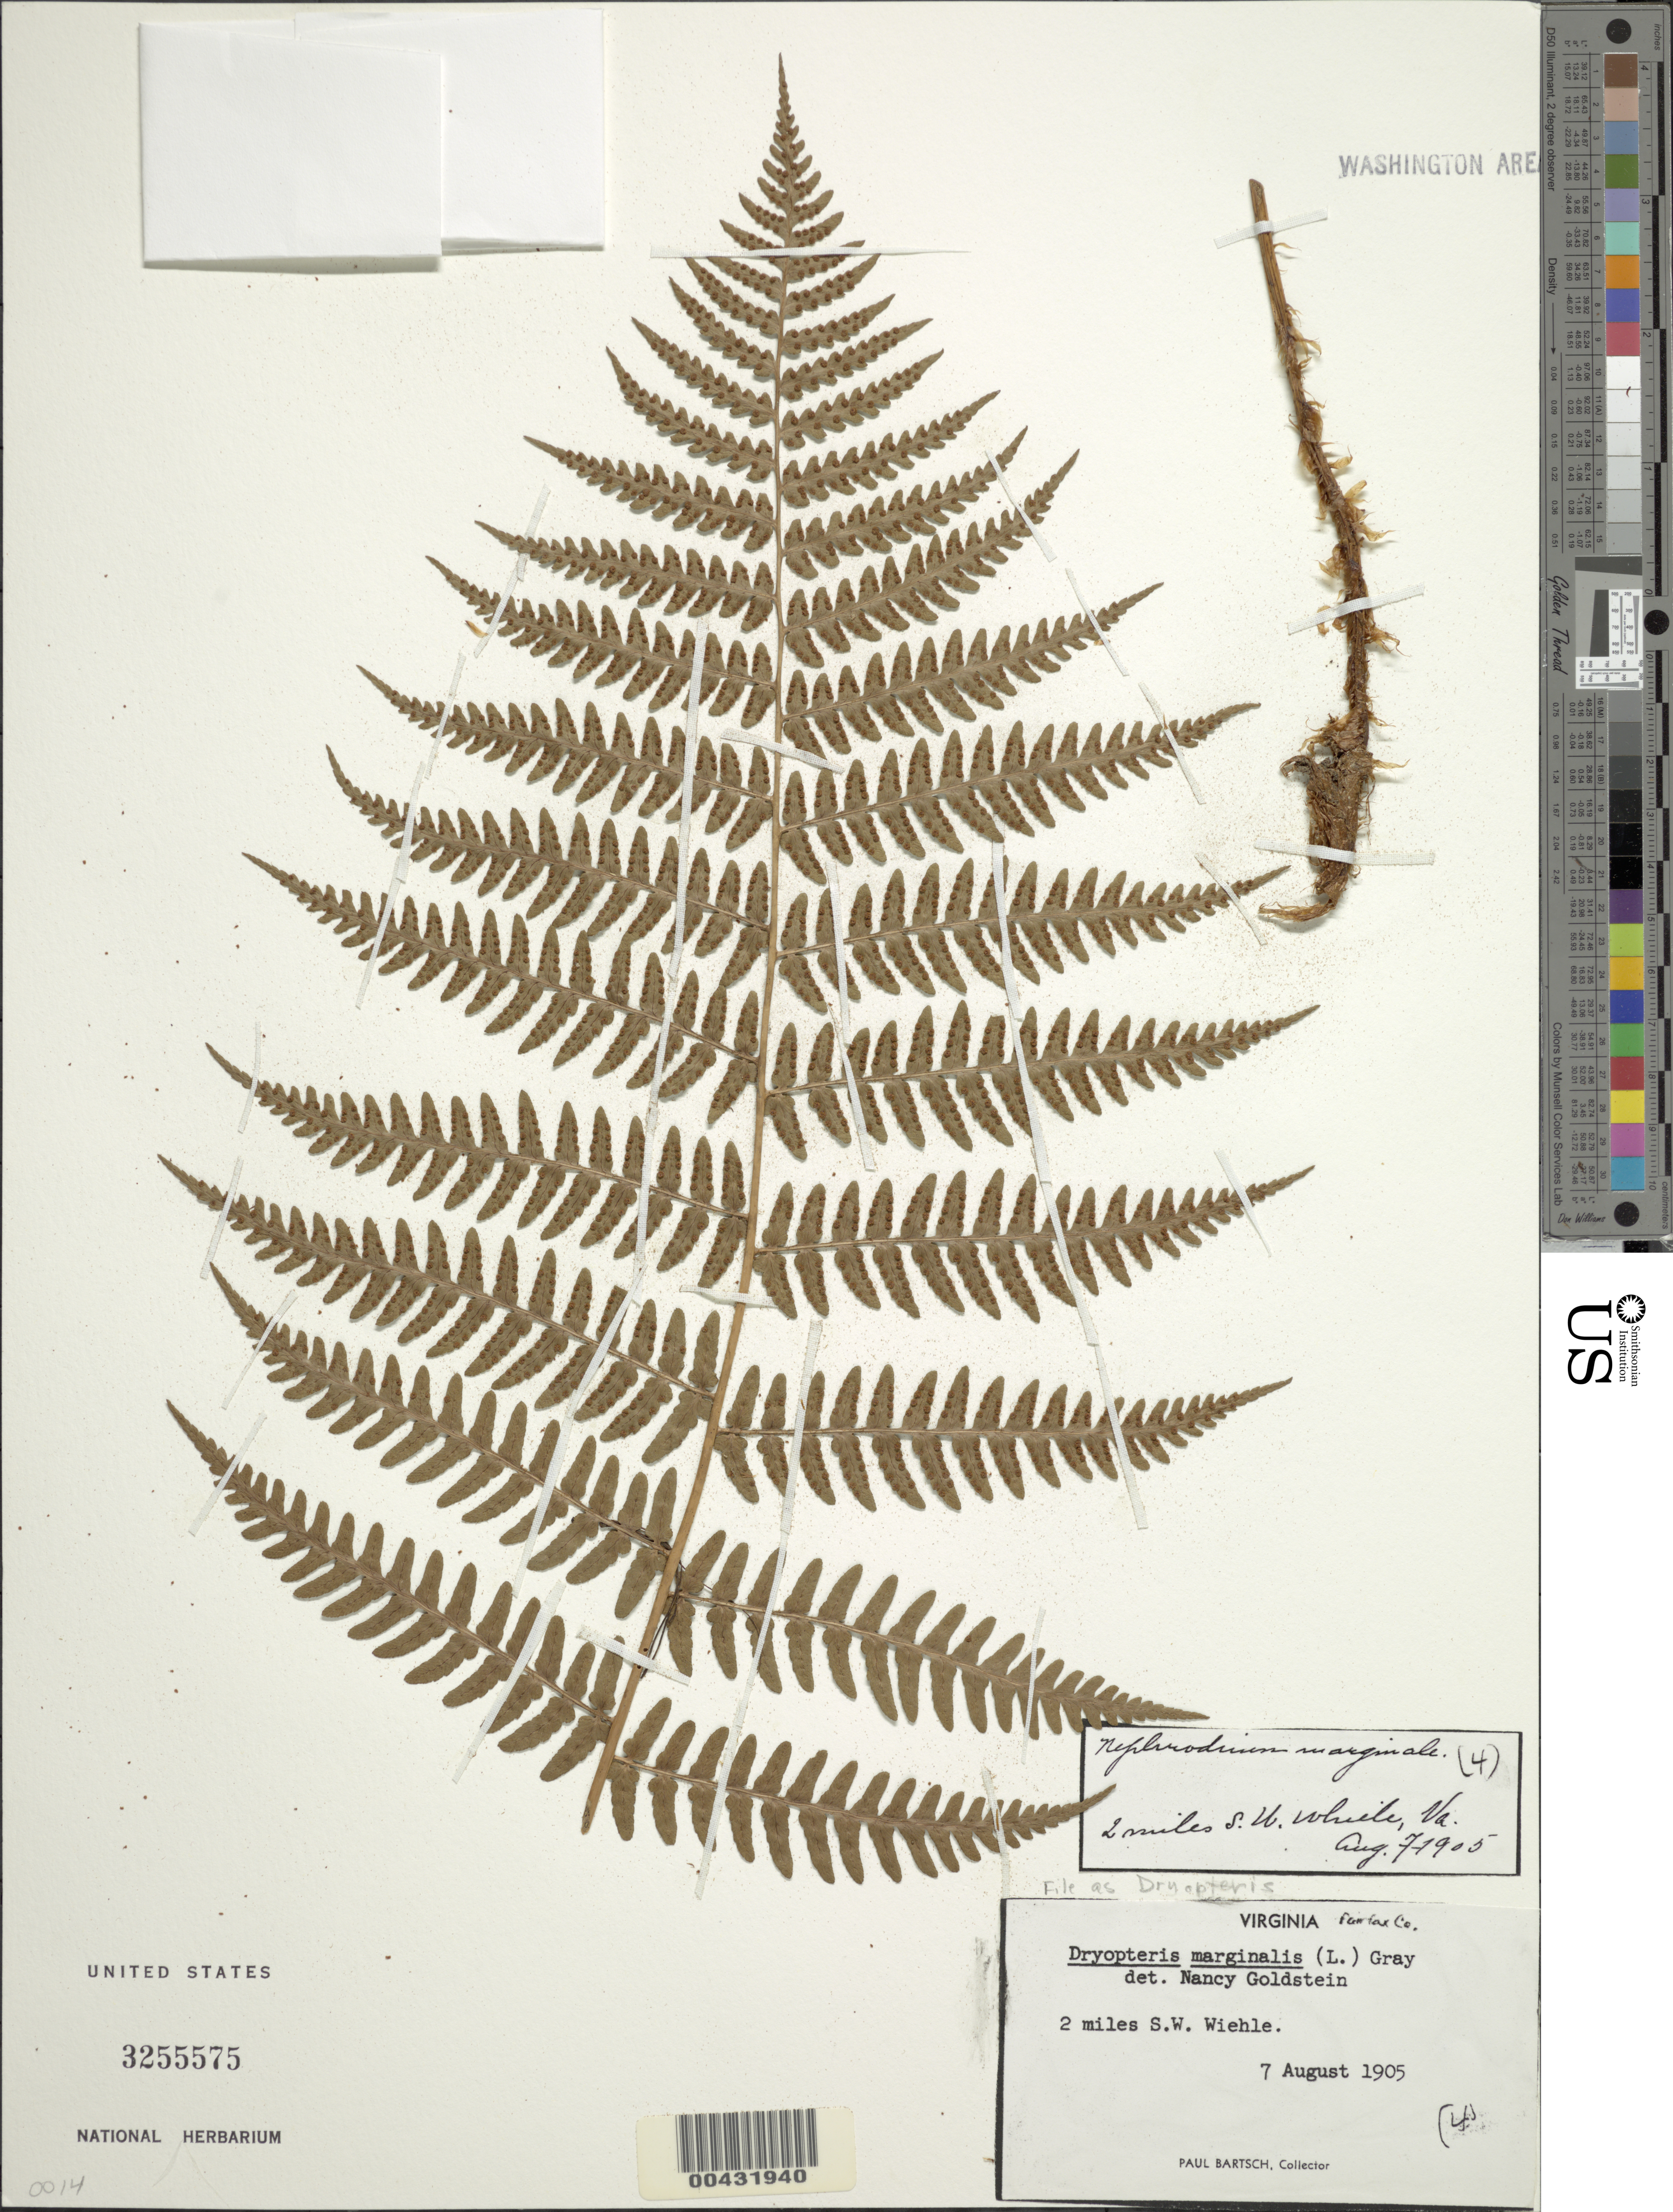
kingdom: Plantae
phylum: Tracheophyta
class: Polypodiopsida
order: Polypodiales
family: Dryopteridaceae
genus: Dryopteris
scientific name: Dryopteris marginalis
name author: (L.) A. Gray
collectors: P. Bartsch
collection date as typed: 07 Aug 1905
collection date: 1905-08-07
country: United States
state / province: Virginia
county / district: Fairfax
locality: SW of Wiehle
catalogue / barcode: US 3255575